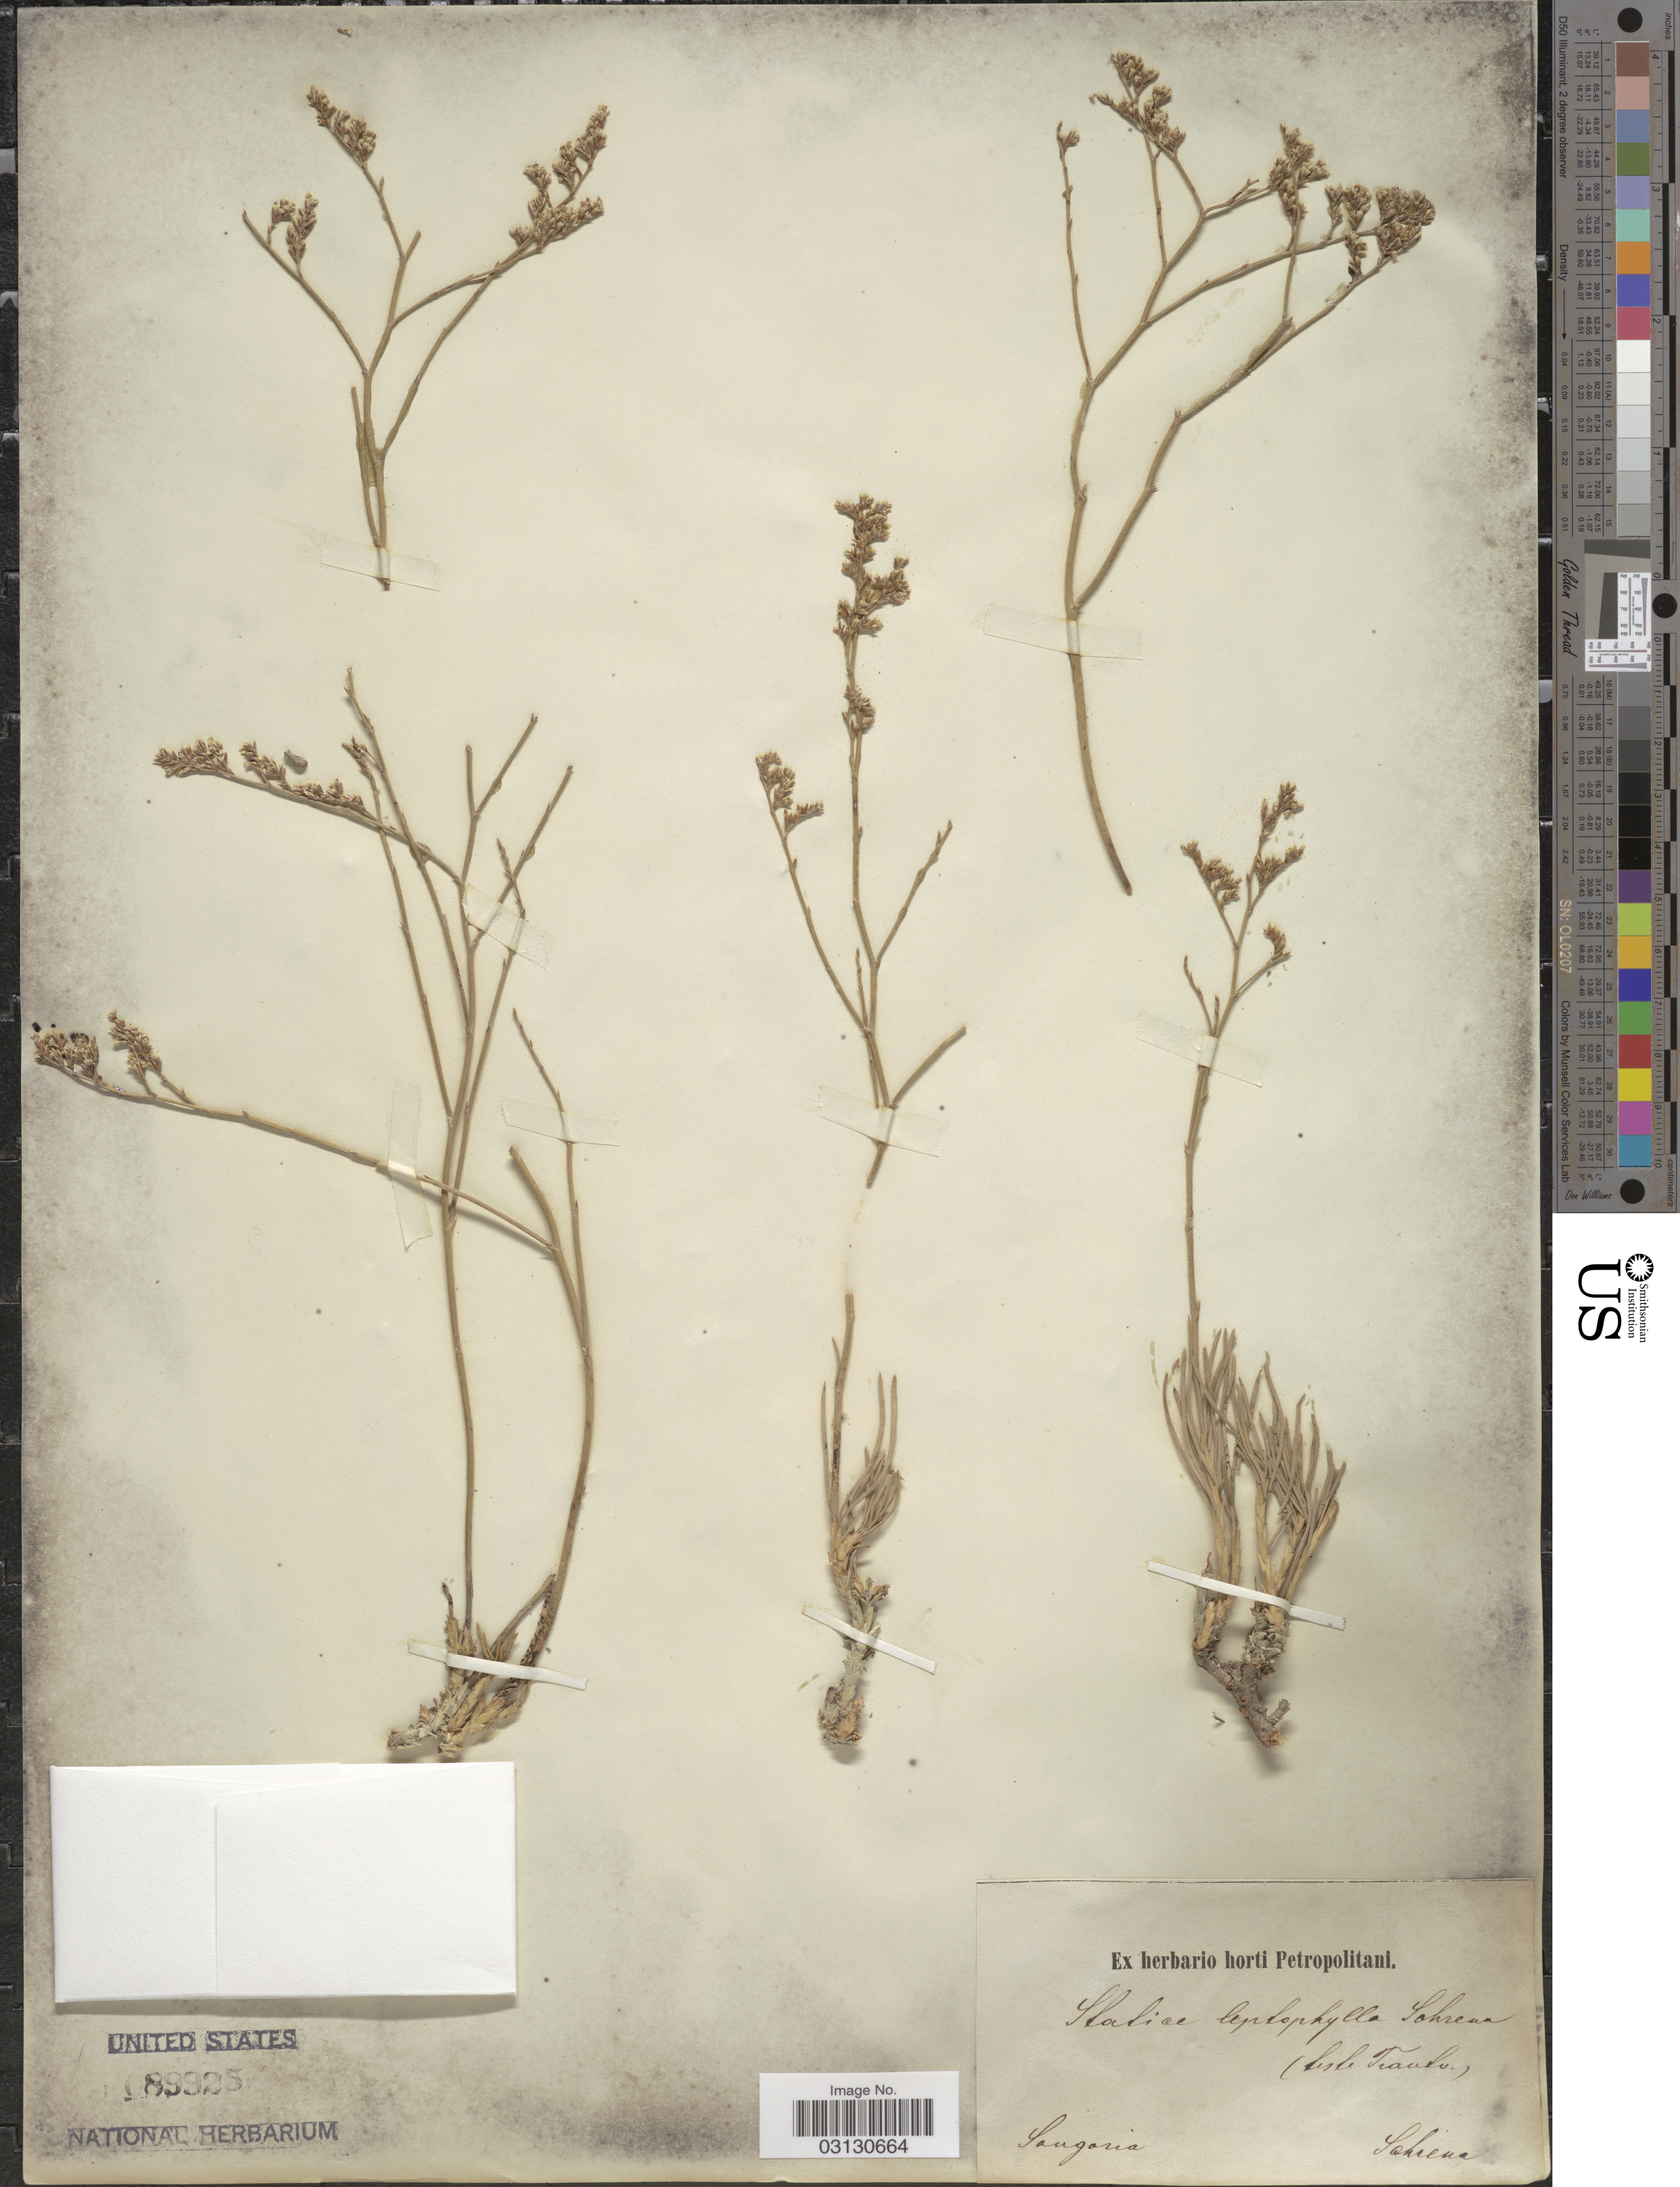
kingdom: Plantae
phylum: Tracheophyta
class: Magnoliopsida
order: Caryophyllales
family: Plumbaginaceae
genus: Limonium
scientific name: Limonium leptophyllum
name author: Kuntze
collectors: A.G. Schrenk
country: Kazakhstan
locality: Songoria.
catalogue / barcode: US 89925